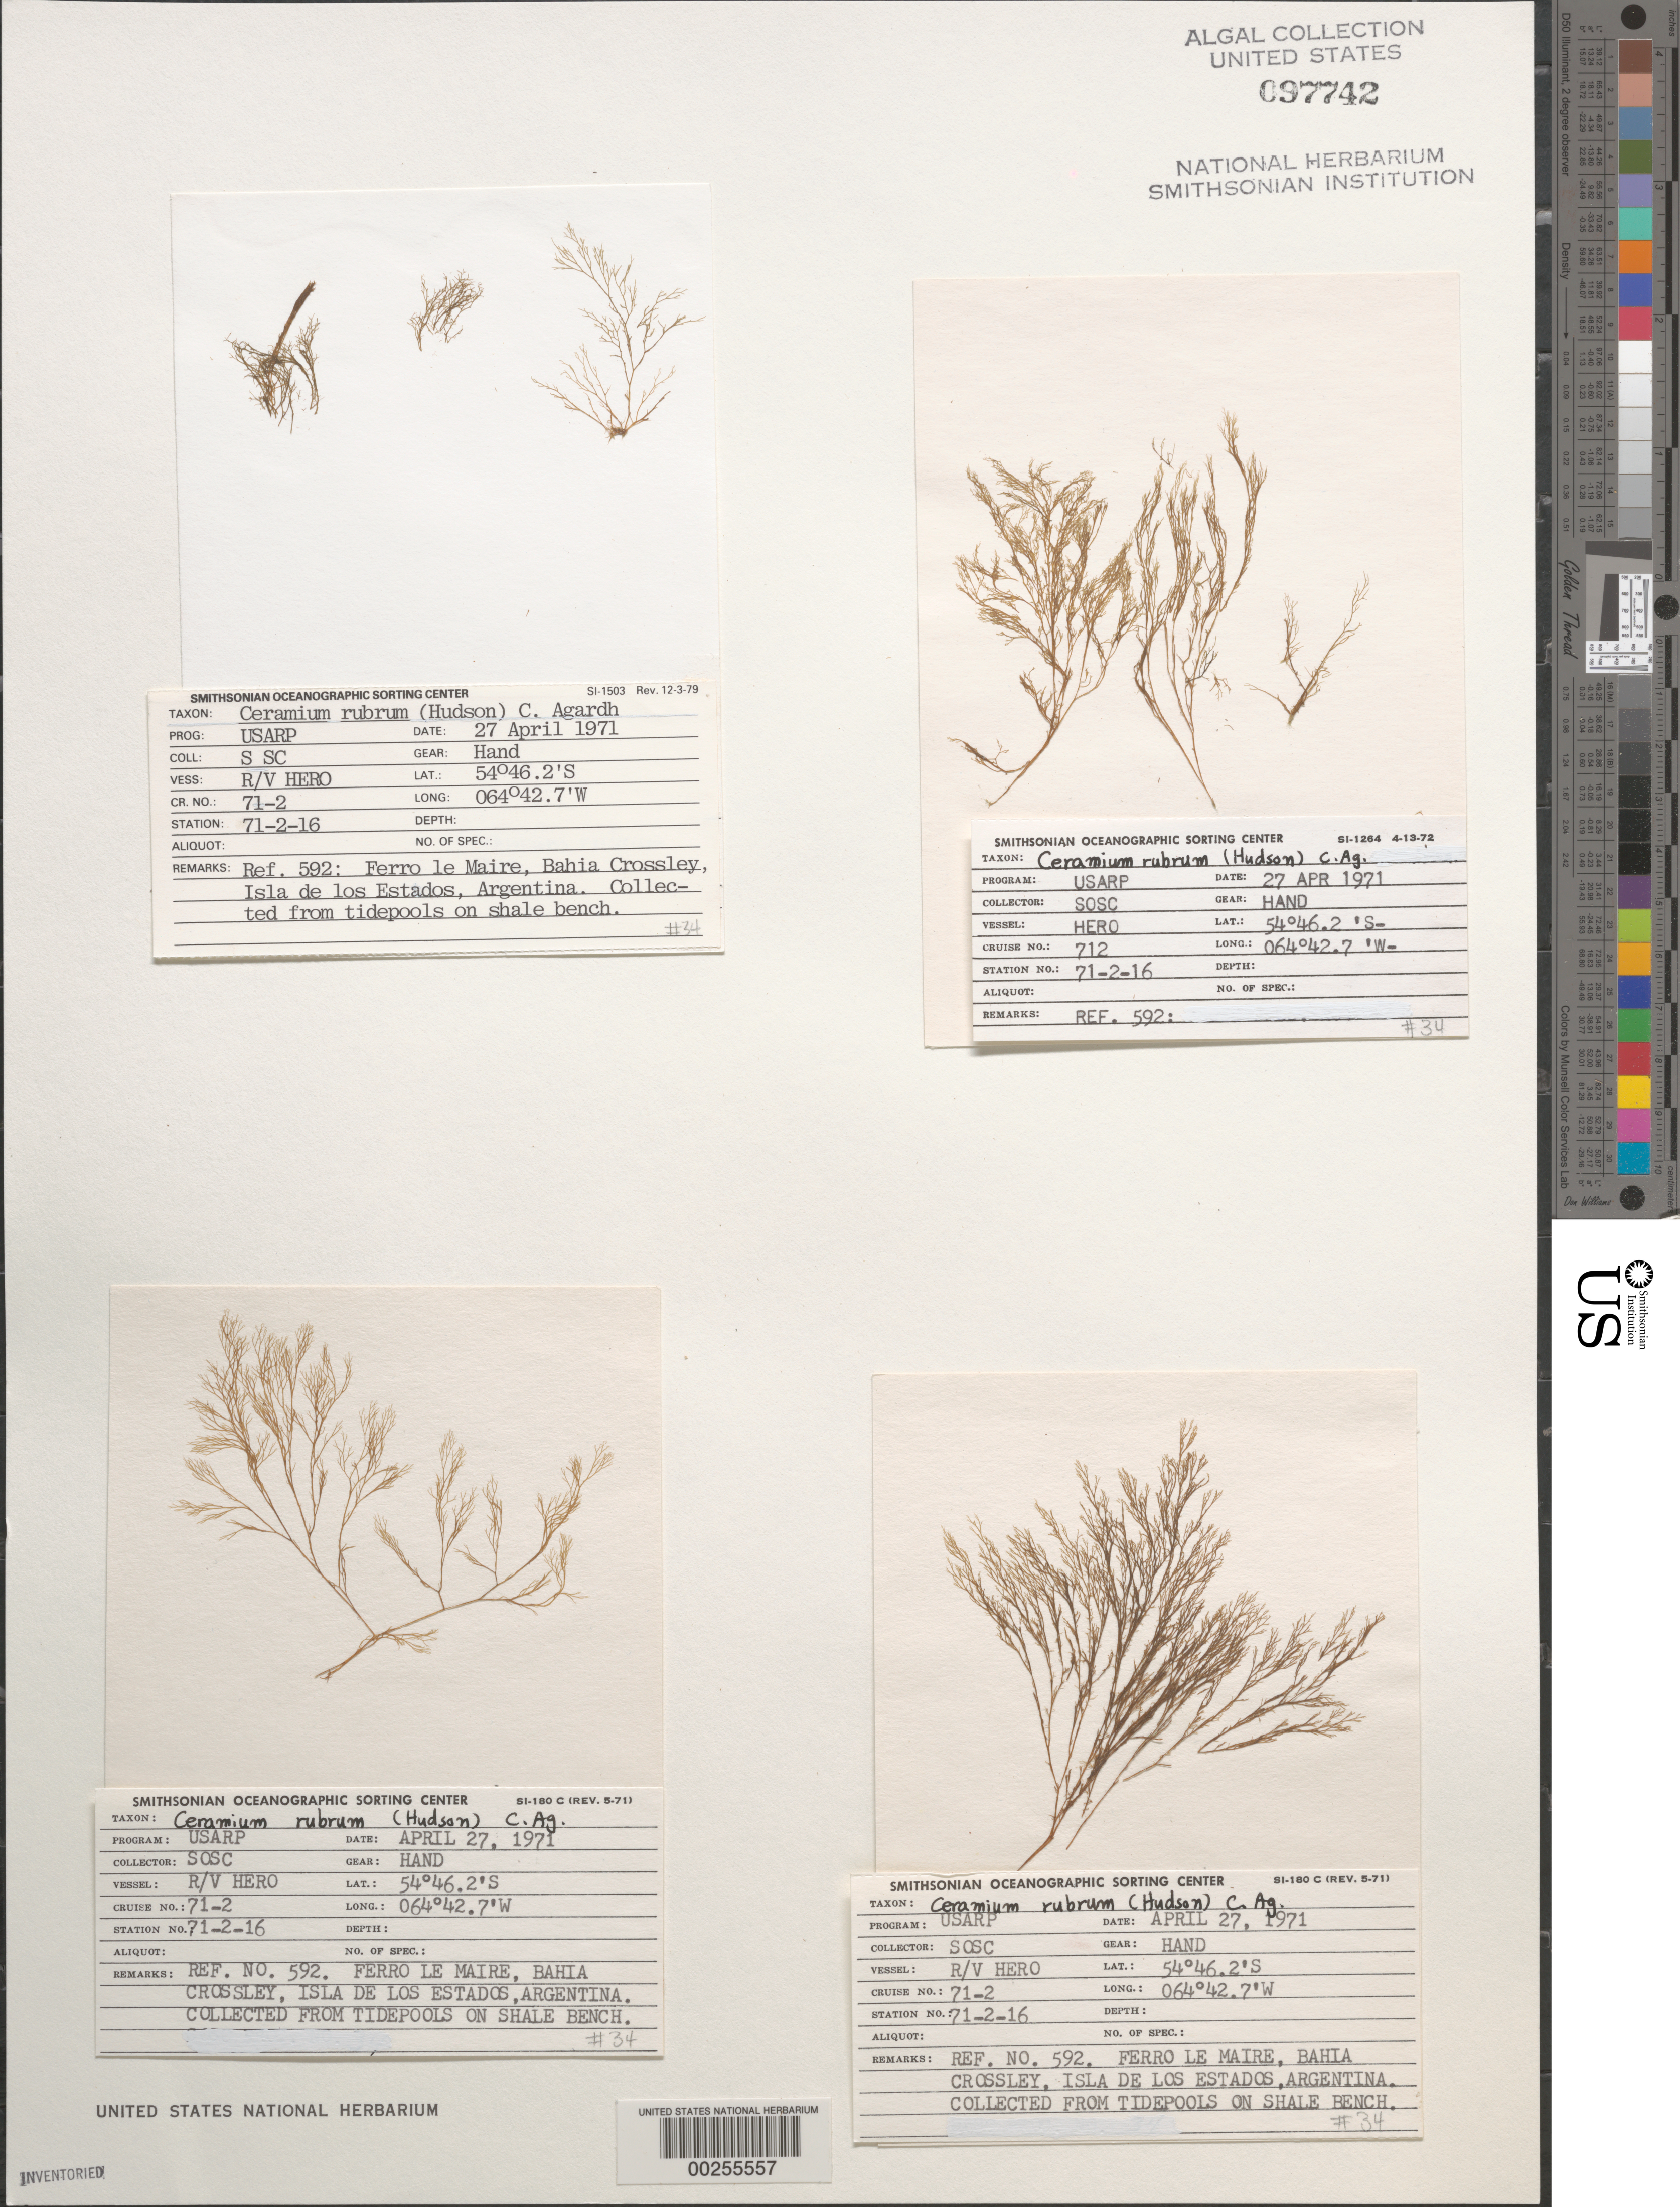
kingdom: Plantae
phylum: Rhodophyta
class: Florideophyceae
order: Ceramiales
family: Ceramiaceae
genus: Ceramium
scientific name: Ceramium rubrum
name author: C. Agardh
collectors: SOSC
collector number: Station 71-2-16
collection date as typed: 27 Apr 1971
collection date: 1971-04-27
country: Argentina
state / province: Tierra del Fuego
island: Isla de los Estados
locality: Ferro le Maire, Bahia Crossley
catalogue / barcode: US 97742